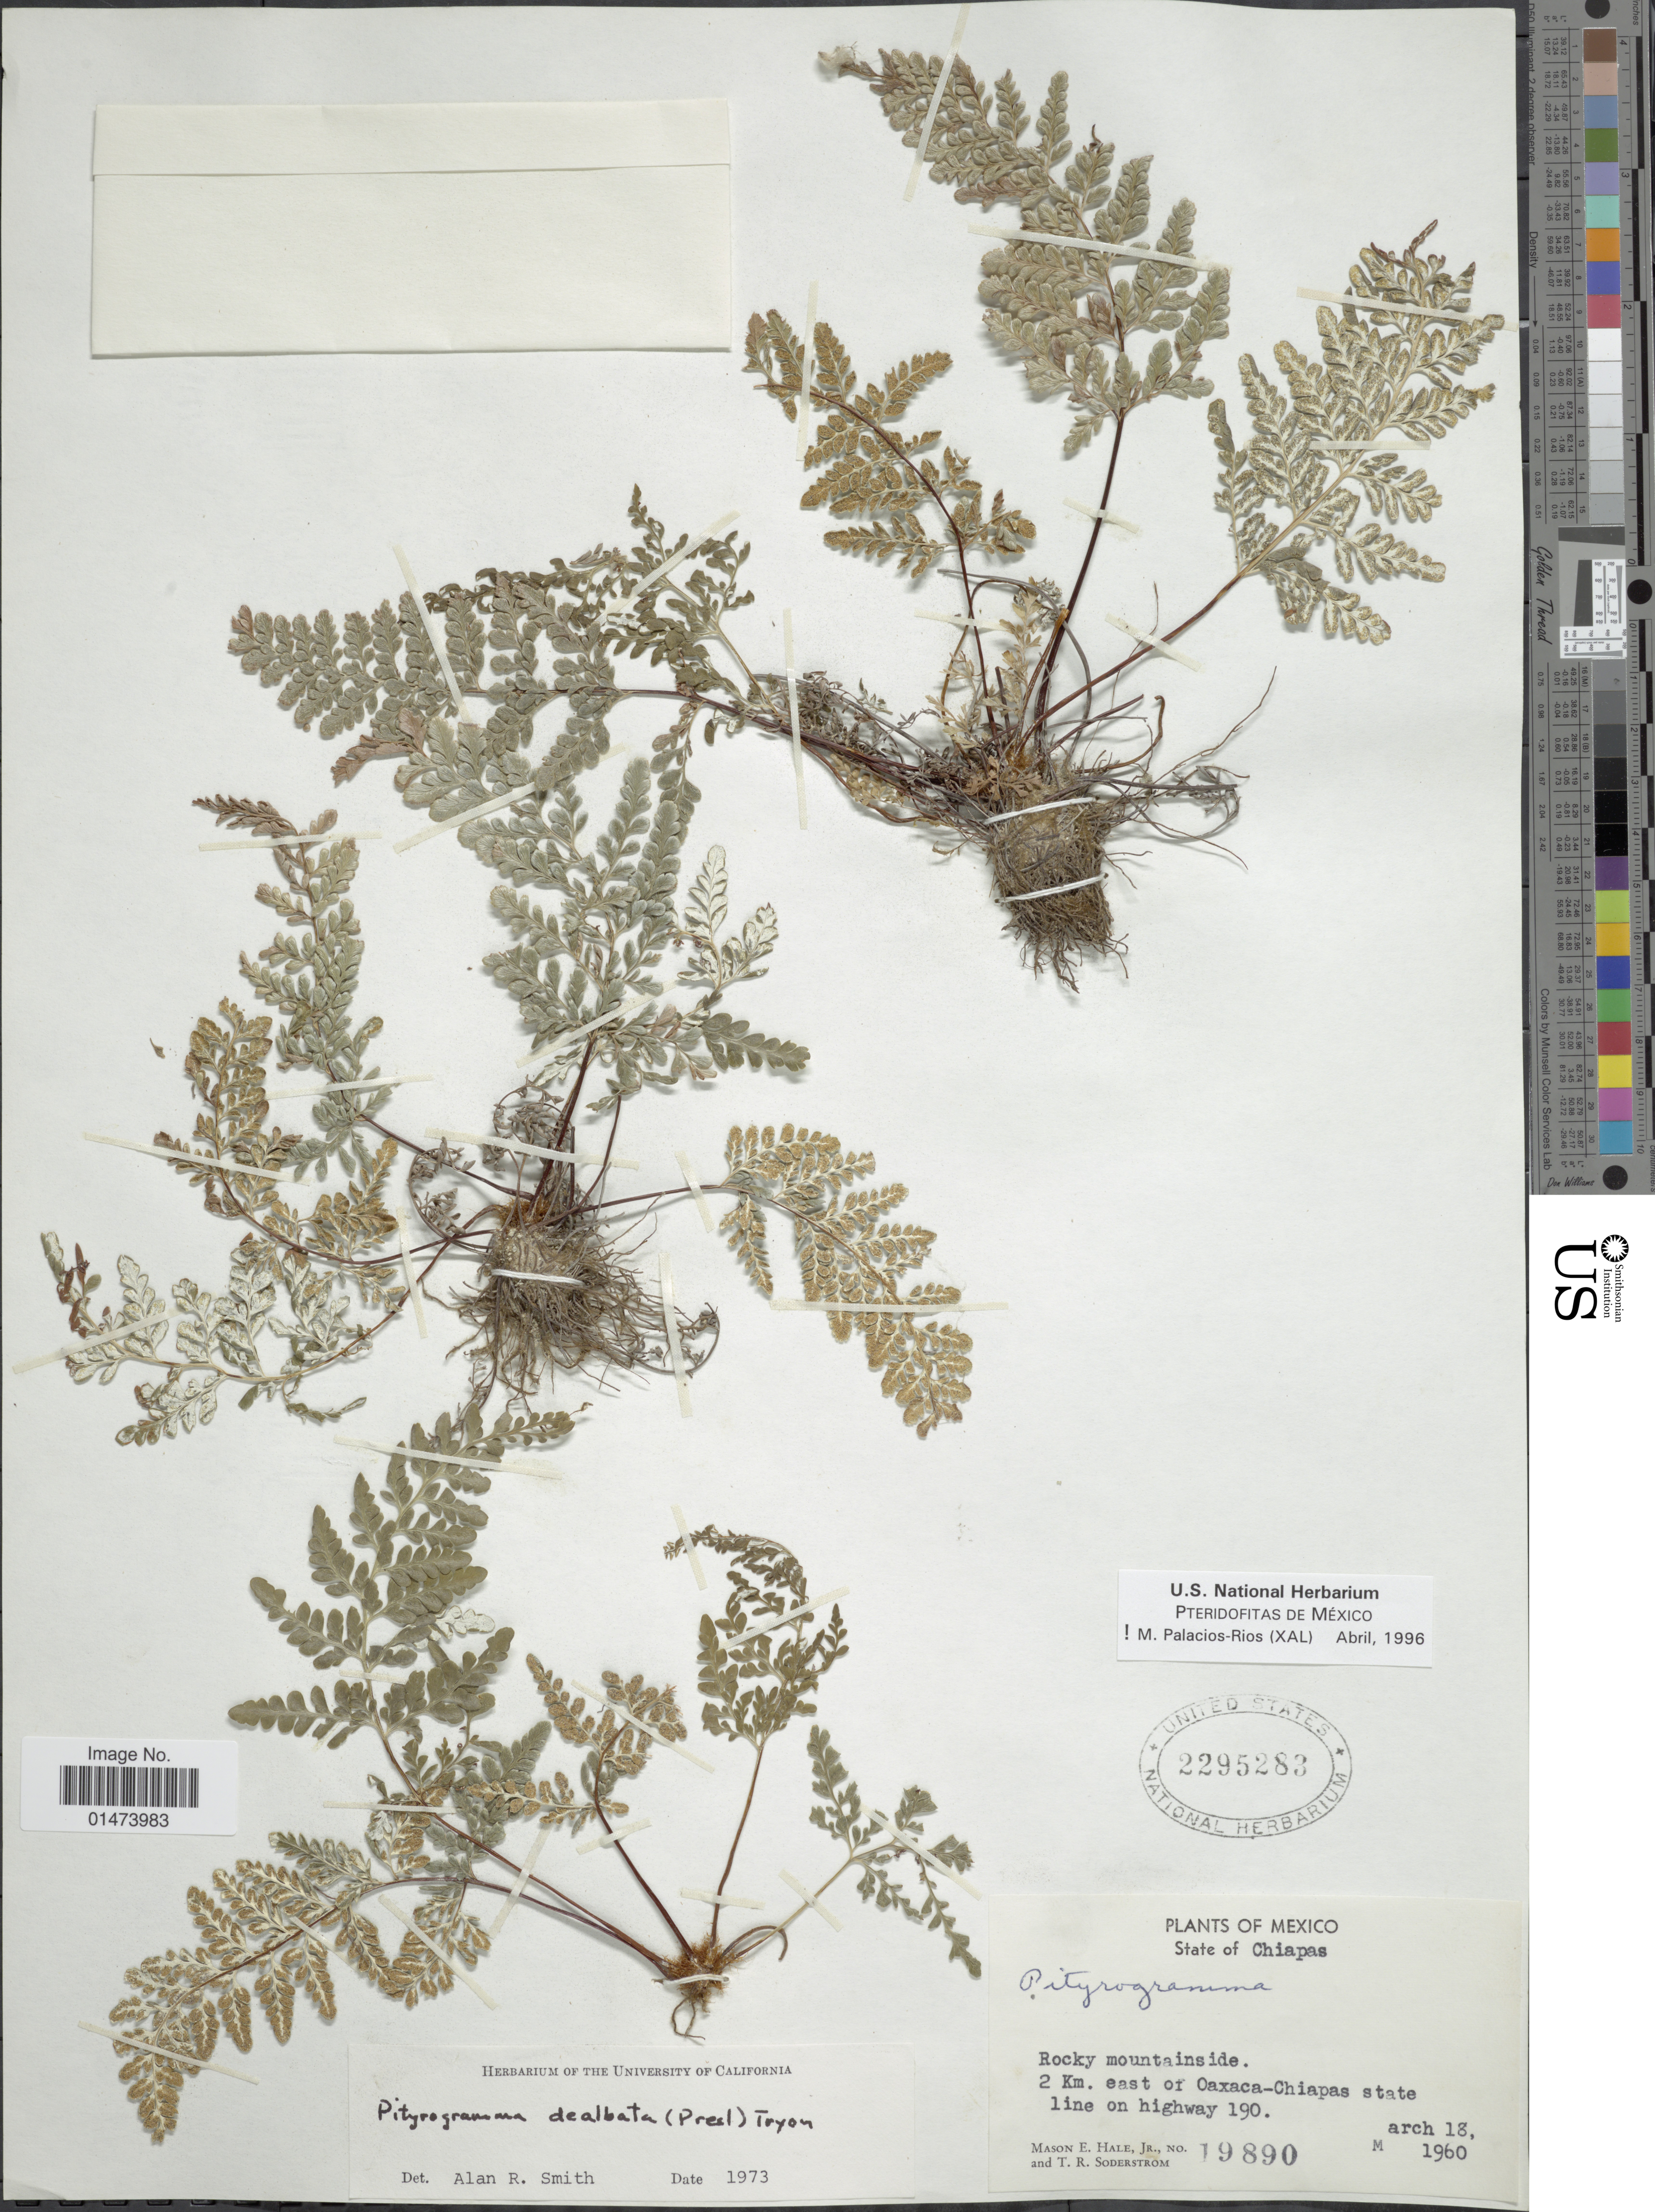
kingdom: Plantae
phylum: Tracheophyta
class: Polypodiopsida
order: Polypodiales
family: Pteridaceae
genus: Pityrogramma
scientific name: Pityrogramma dealbata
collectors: M. Mason & T. R. Soderstrom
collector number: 19890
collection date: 1960-03-18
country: Mexico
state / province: Chiapas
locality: Rocky mountainside. 2 Km. east of Oaxaca-Chiapas state line on highway 190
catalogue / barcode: US 2295283